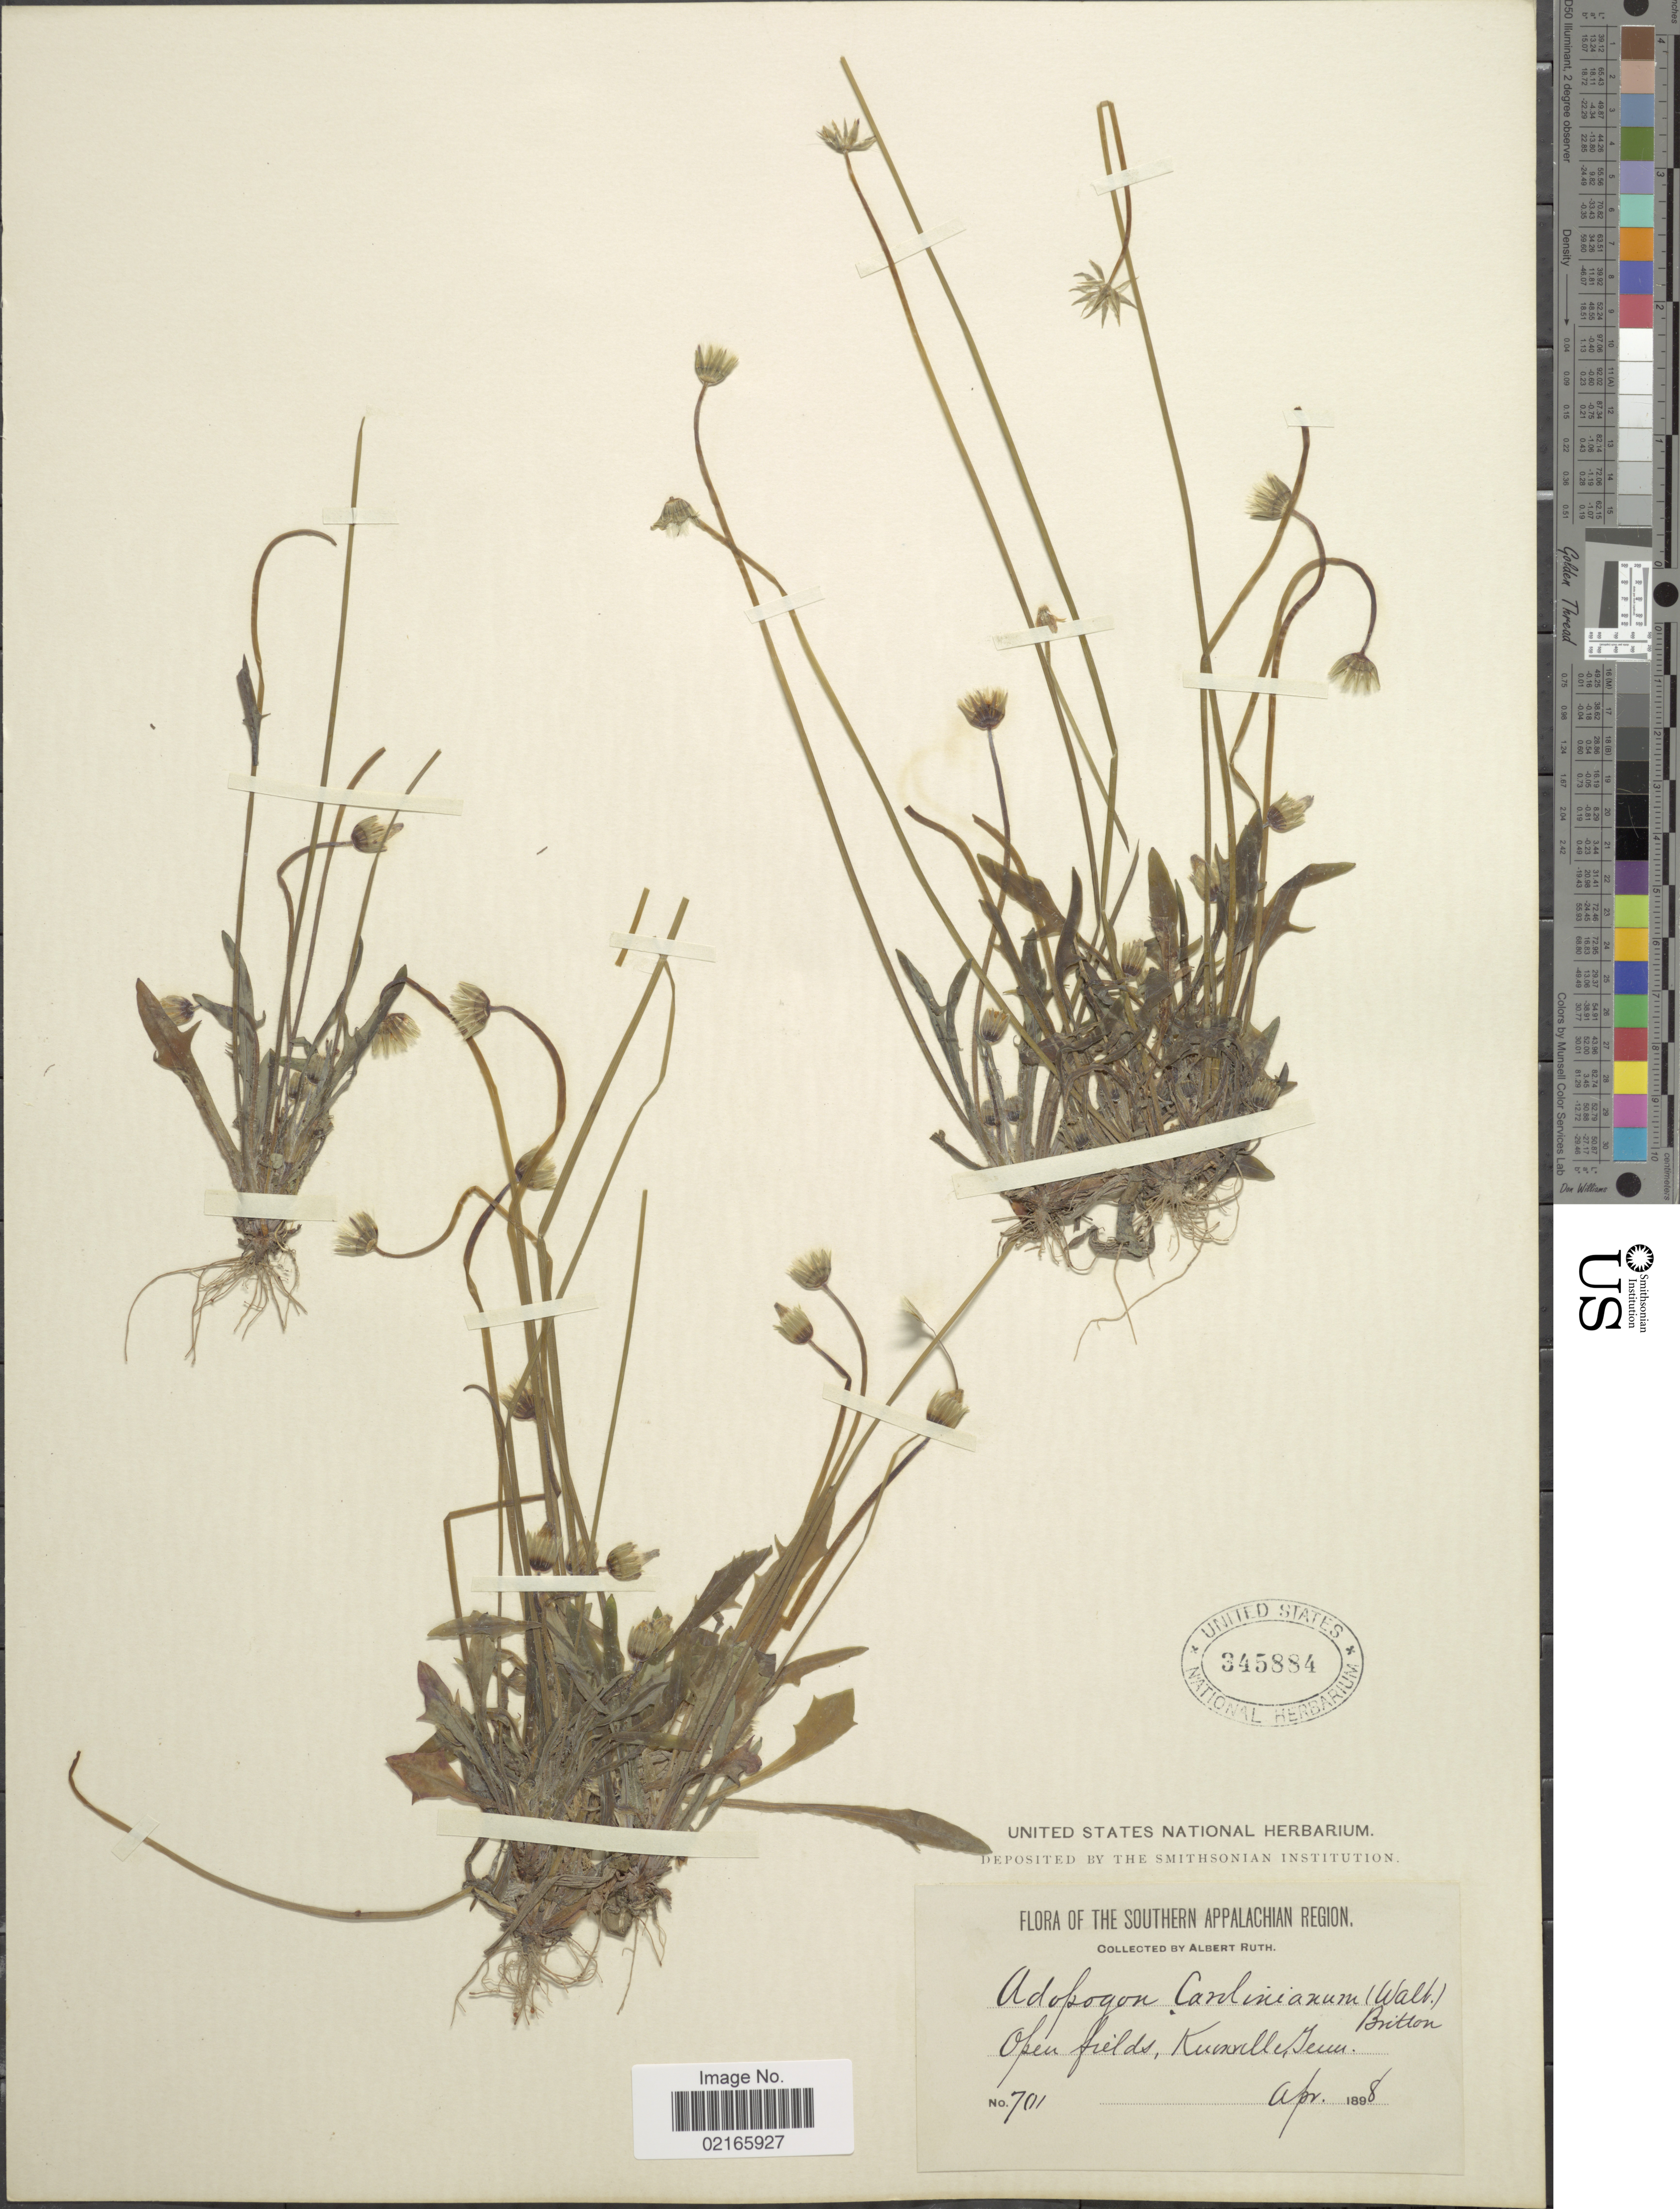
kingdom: Plantae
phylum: Tracheophyta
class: Magnoliopsida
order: Asterales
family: Asteraceae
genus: Krigia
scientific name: Krigia virginica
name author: (L.) Willd.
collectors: A. Ruth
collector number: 701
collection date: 1898-04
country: United States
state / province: Tennessee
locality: Southern Appalachian Region, open fields, Knoxville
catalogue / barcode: US 345884